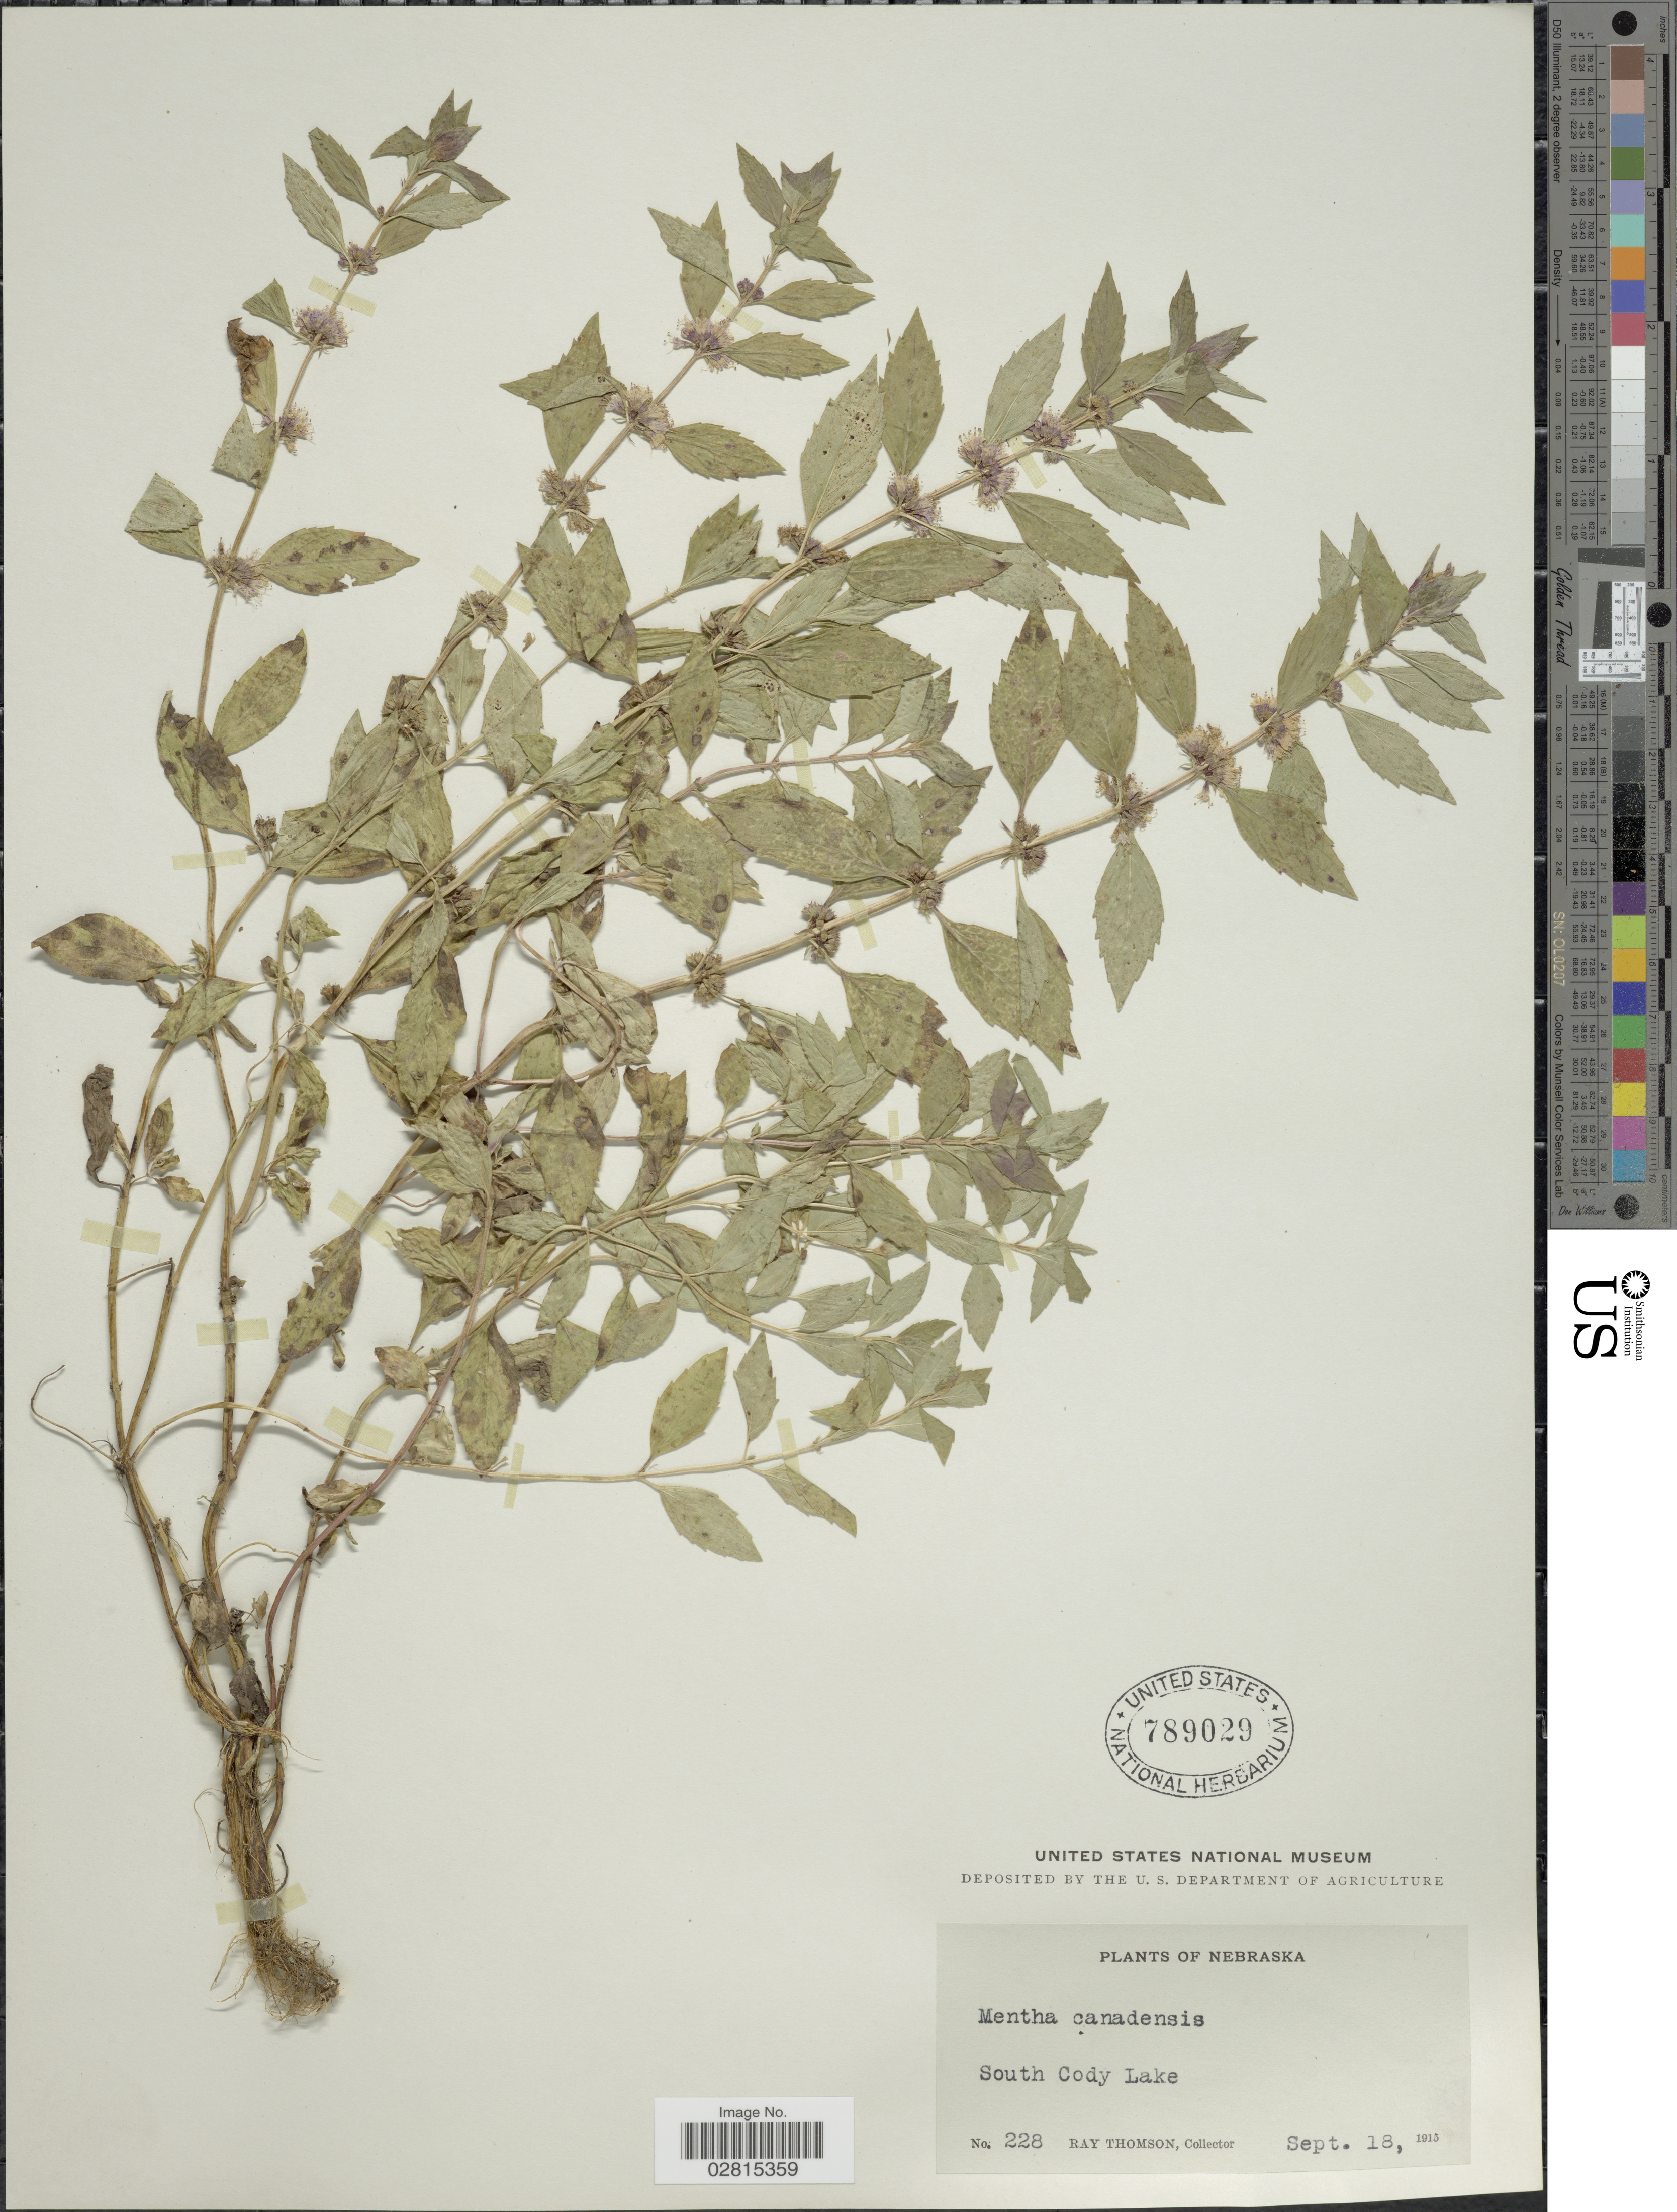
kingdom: Plantae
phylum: Tracheophyta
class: Magnoliopsida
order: Lamiales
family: Lamiaceae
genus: Mentha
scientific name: Mentha canadensis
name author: L.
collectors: R. Thomson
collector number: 228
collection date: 1915-09-18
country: United States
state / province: Nebraska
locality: South Cody Lake.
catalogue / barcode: US 789029